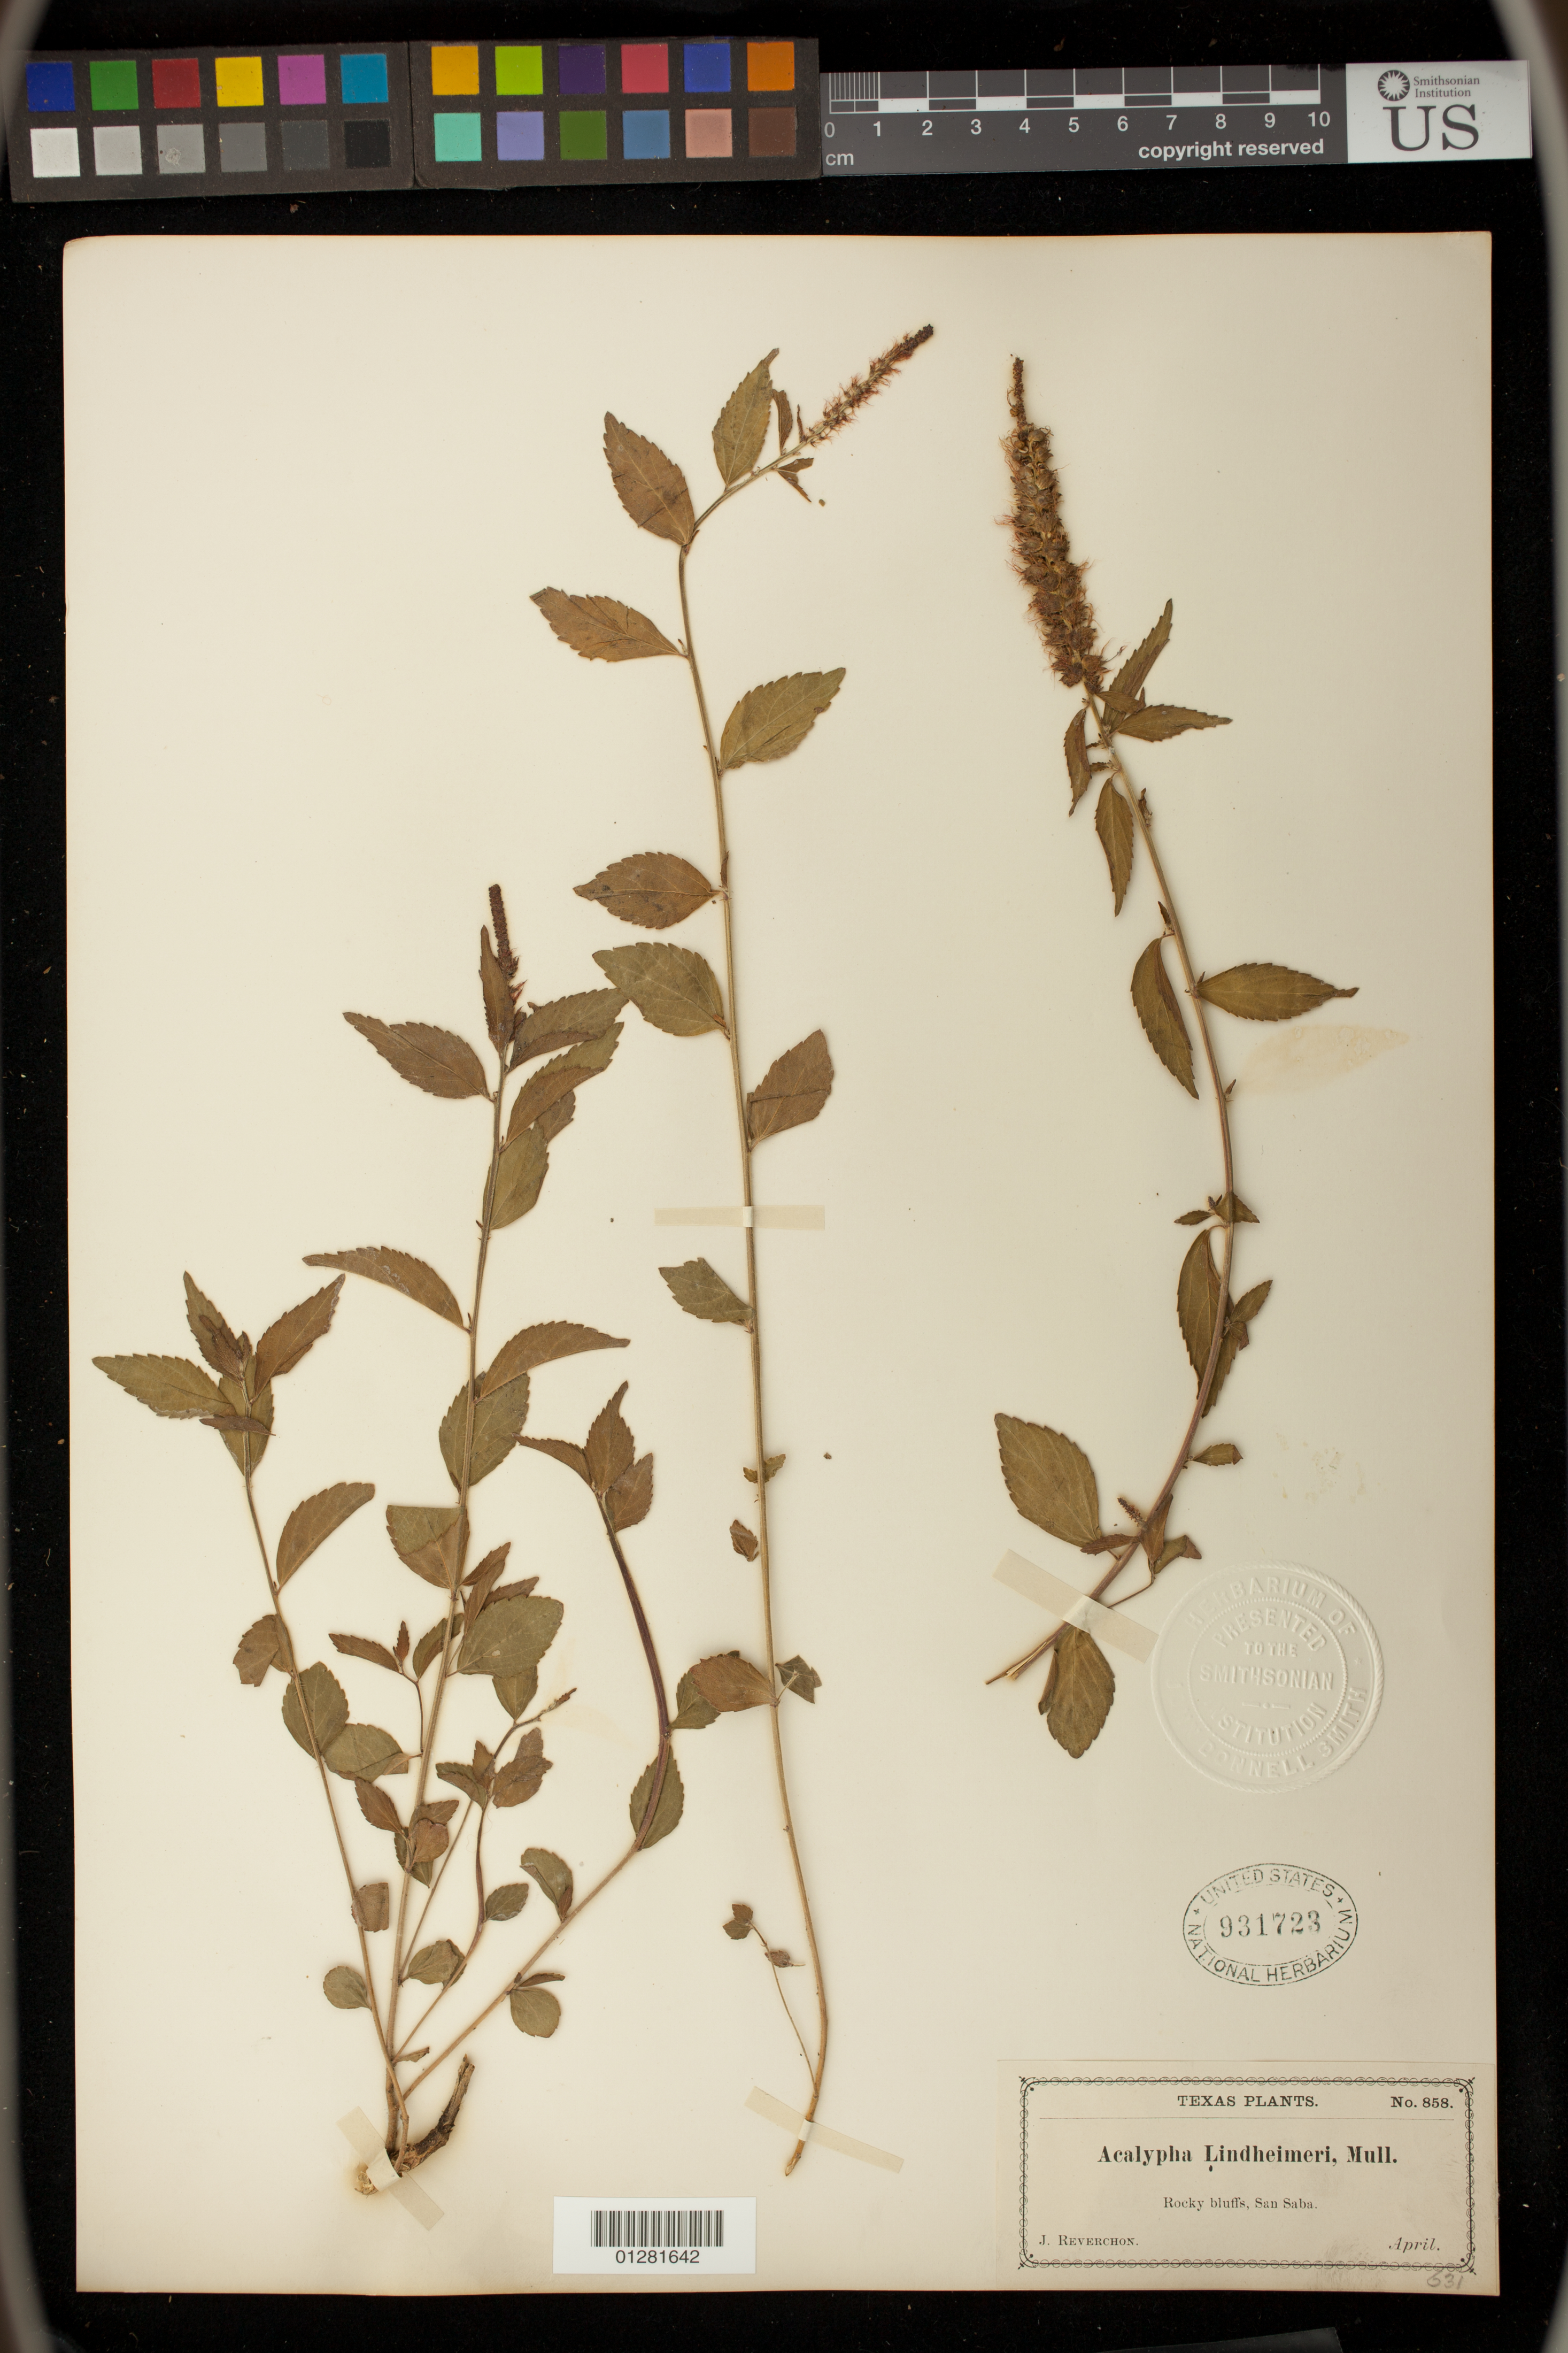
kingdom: Plantae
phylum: Tracheophyta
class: Magnoliopsida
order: Malpighiales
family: Euphorbiaceae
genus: Acalypha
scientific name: Acalypha lindheimeri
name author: Müll. Arg.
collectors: J. Reverchon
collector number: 858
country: United States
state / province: Texas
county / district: San Saba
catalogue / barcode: US 931723